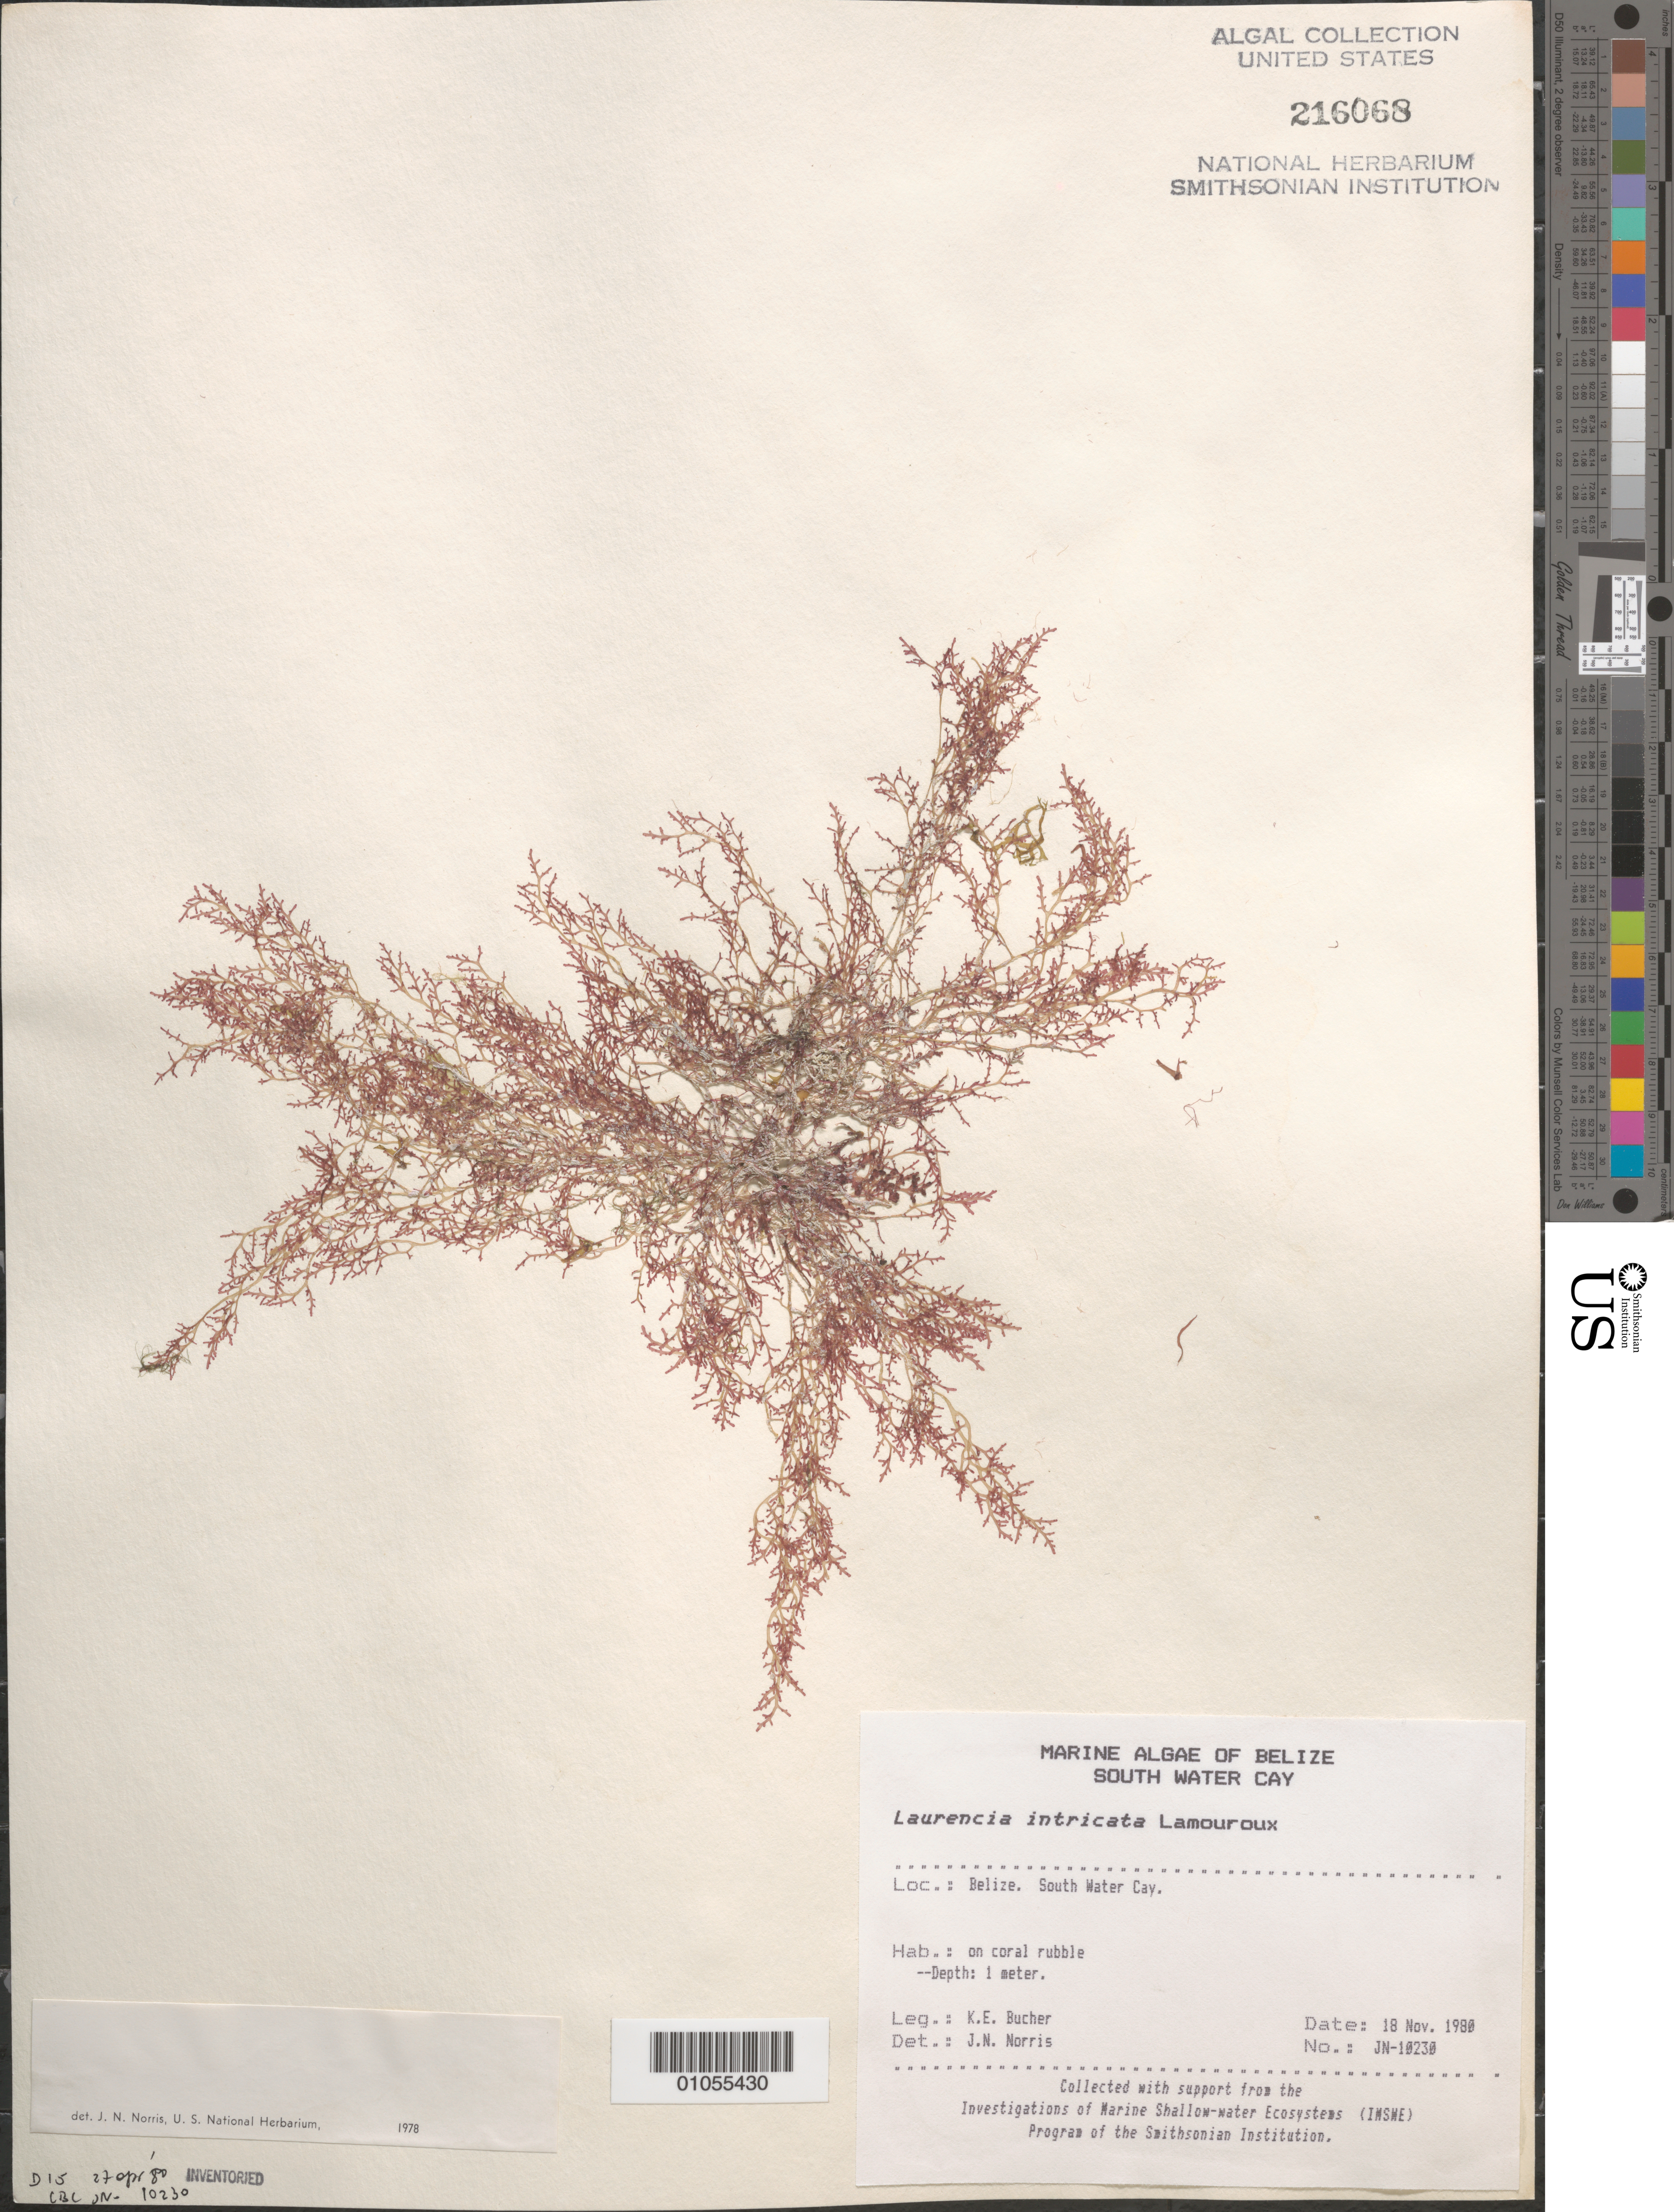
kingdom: Plantae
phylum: Rhodophyta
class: Florideophyceae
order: Ceramiales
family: Rhodomelaceae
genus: Laurencia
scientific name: Laurencia intricata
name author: J.V.Lamouroux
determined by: Norris, James N.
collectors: K. E. Bucher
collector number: JN-10230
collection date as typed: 18 Nov 1980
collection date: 1980-11-18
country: Belize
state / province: Stann Creek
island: South Water Cay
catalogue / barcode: US 216068